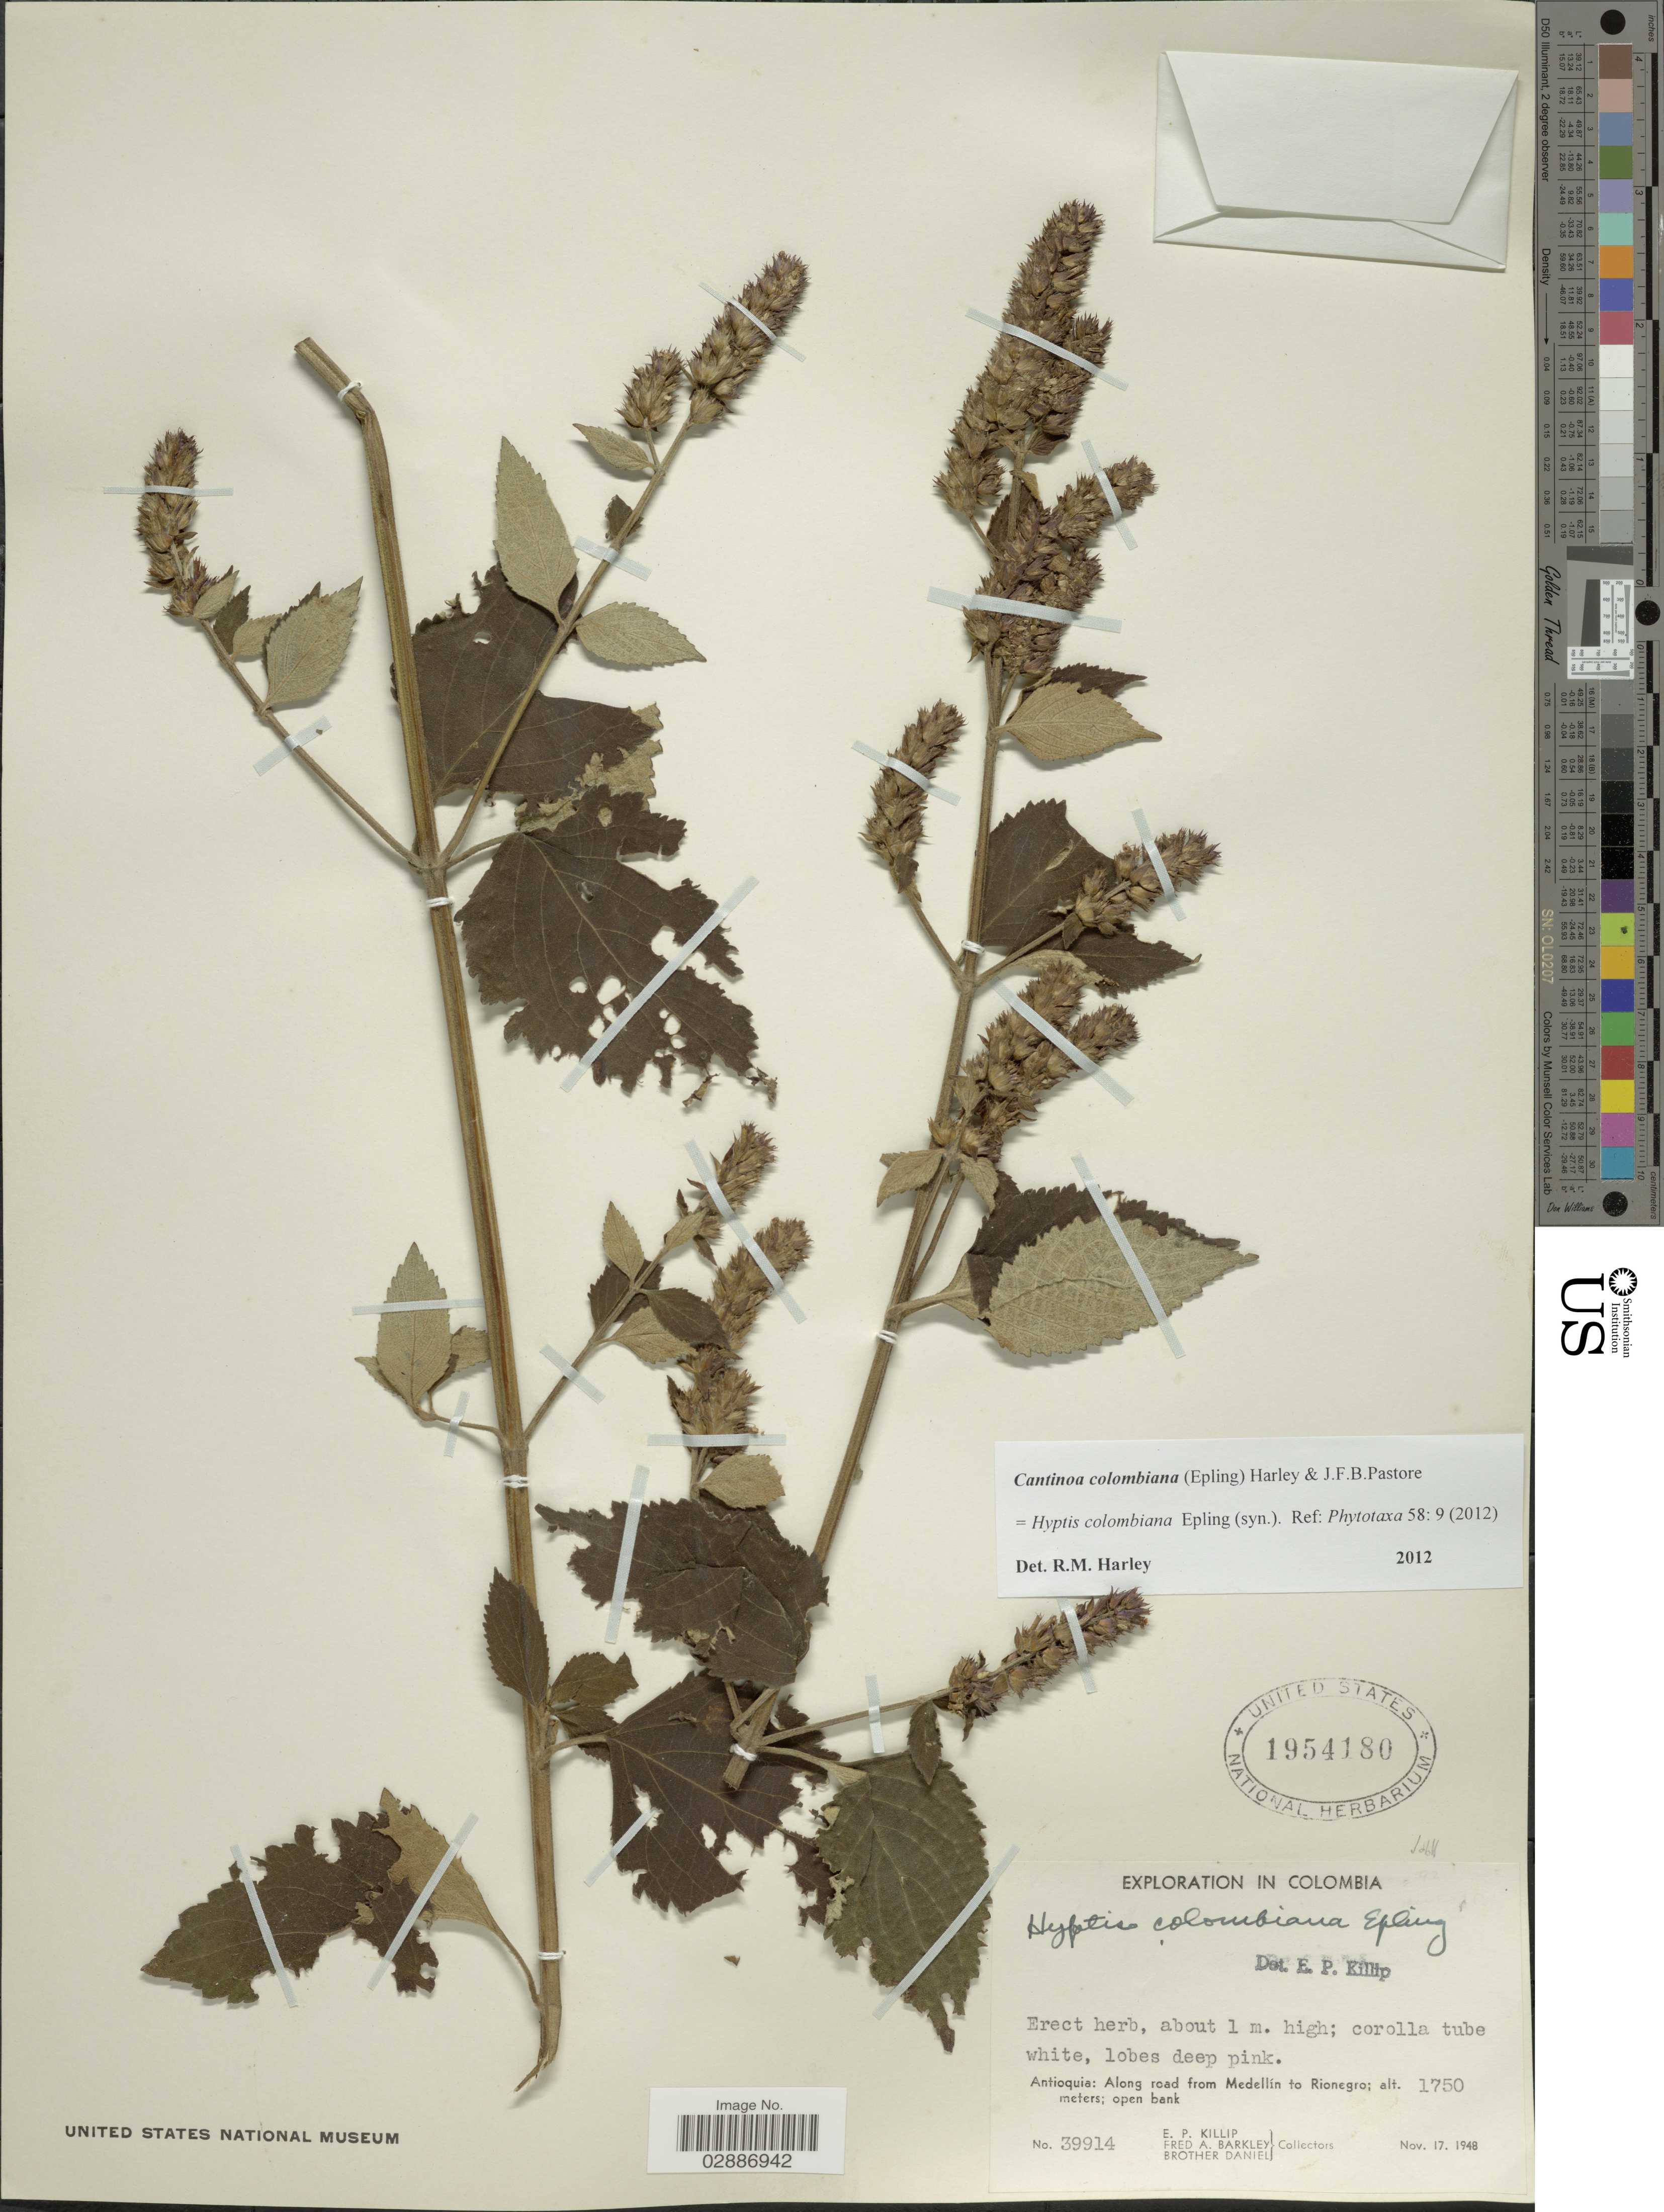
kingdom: Plantae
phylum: Tracheophyta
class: Magnoliopsida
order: Lamiales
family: Lamiaceae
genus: Cantinoa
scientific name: Cantinoa colombiana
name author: (Epling) Harley & J.F.B. Pastore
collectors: E. P. Killip, F. A. Barkley & Bro. Daniel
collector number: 39914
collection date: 1948-11-17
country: Colombia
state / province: Antioquia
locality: Along road from Medellín to Rionegro.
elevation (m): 1750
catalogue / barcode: US 1954180